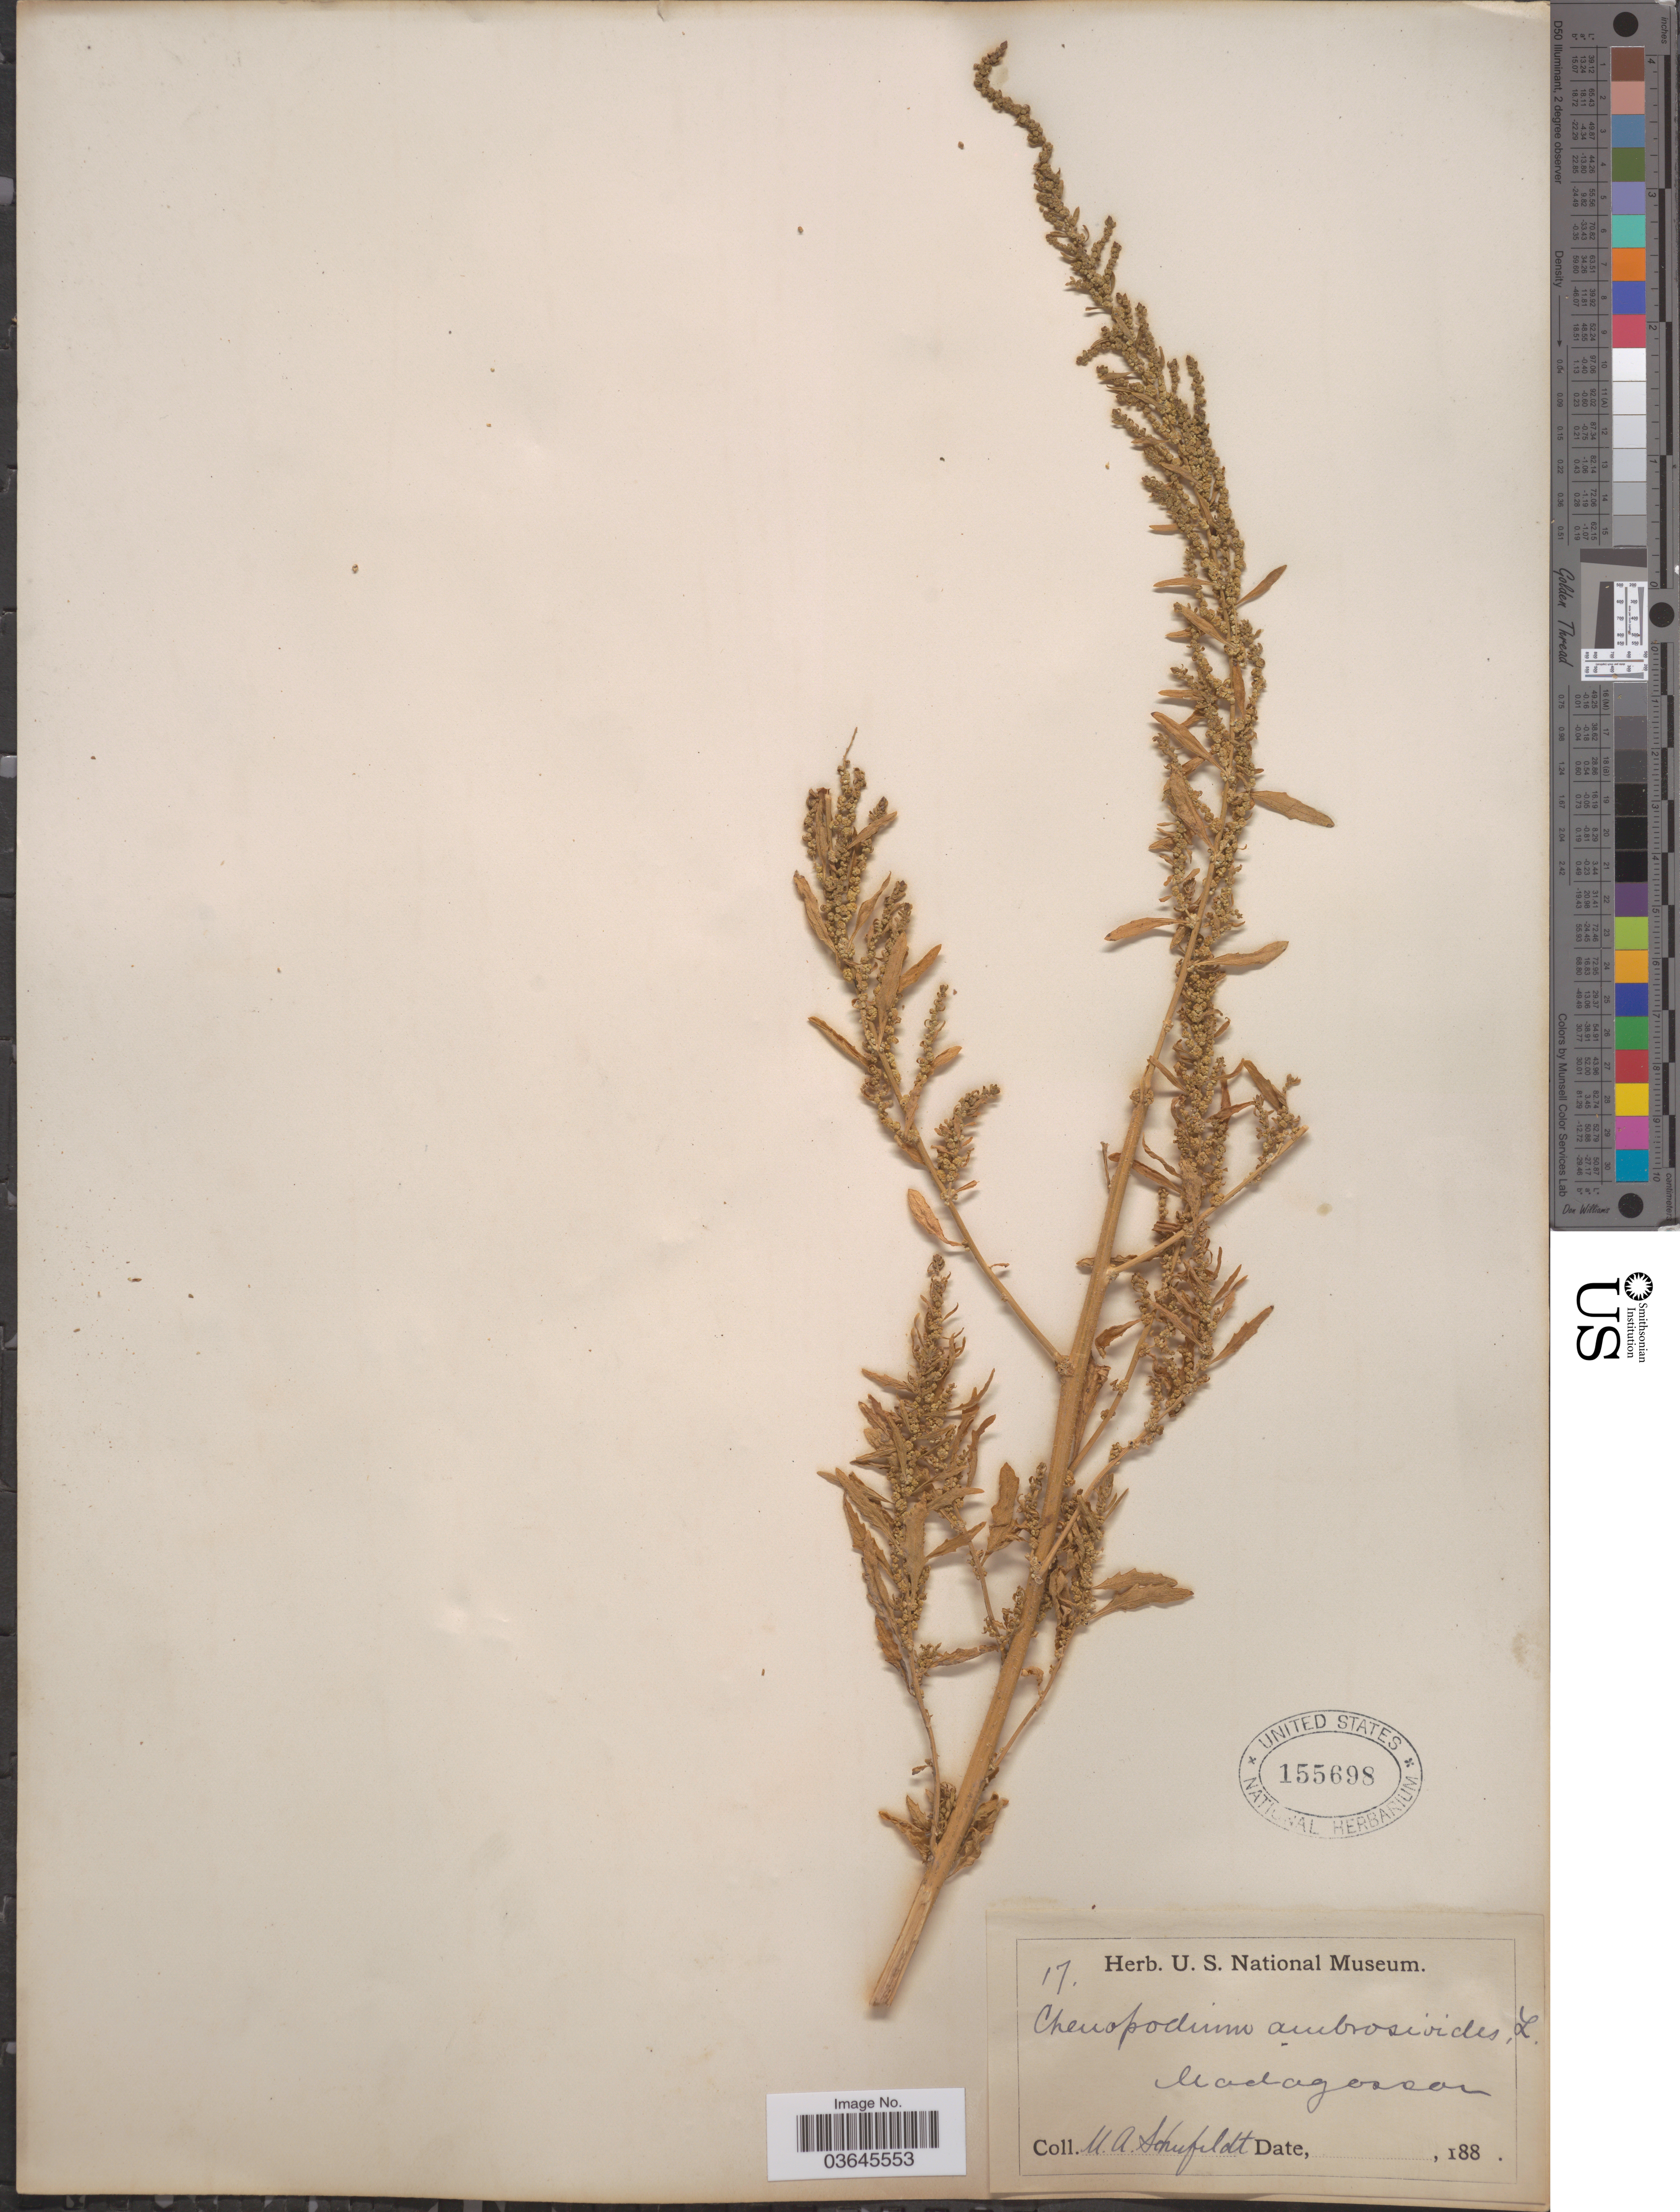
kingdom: Plantae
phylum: Tracheophyta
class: Magnoliopsida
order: Caryophyllales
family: Amaranthaceae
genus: Chenopodium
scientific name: Chenopodium ambrosioides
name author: L.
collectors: M. Schufeldt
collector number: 17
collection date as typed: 188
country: Madagascar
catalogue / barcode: US 155698